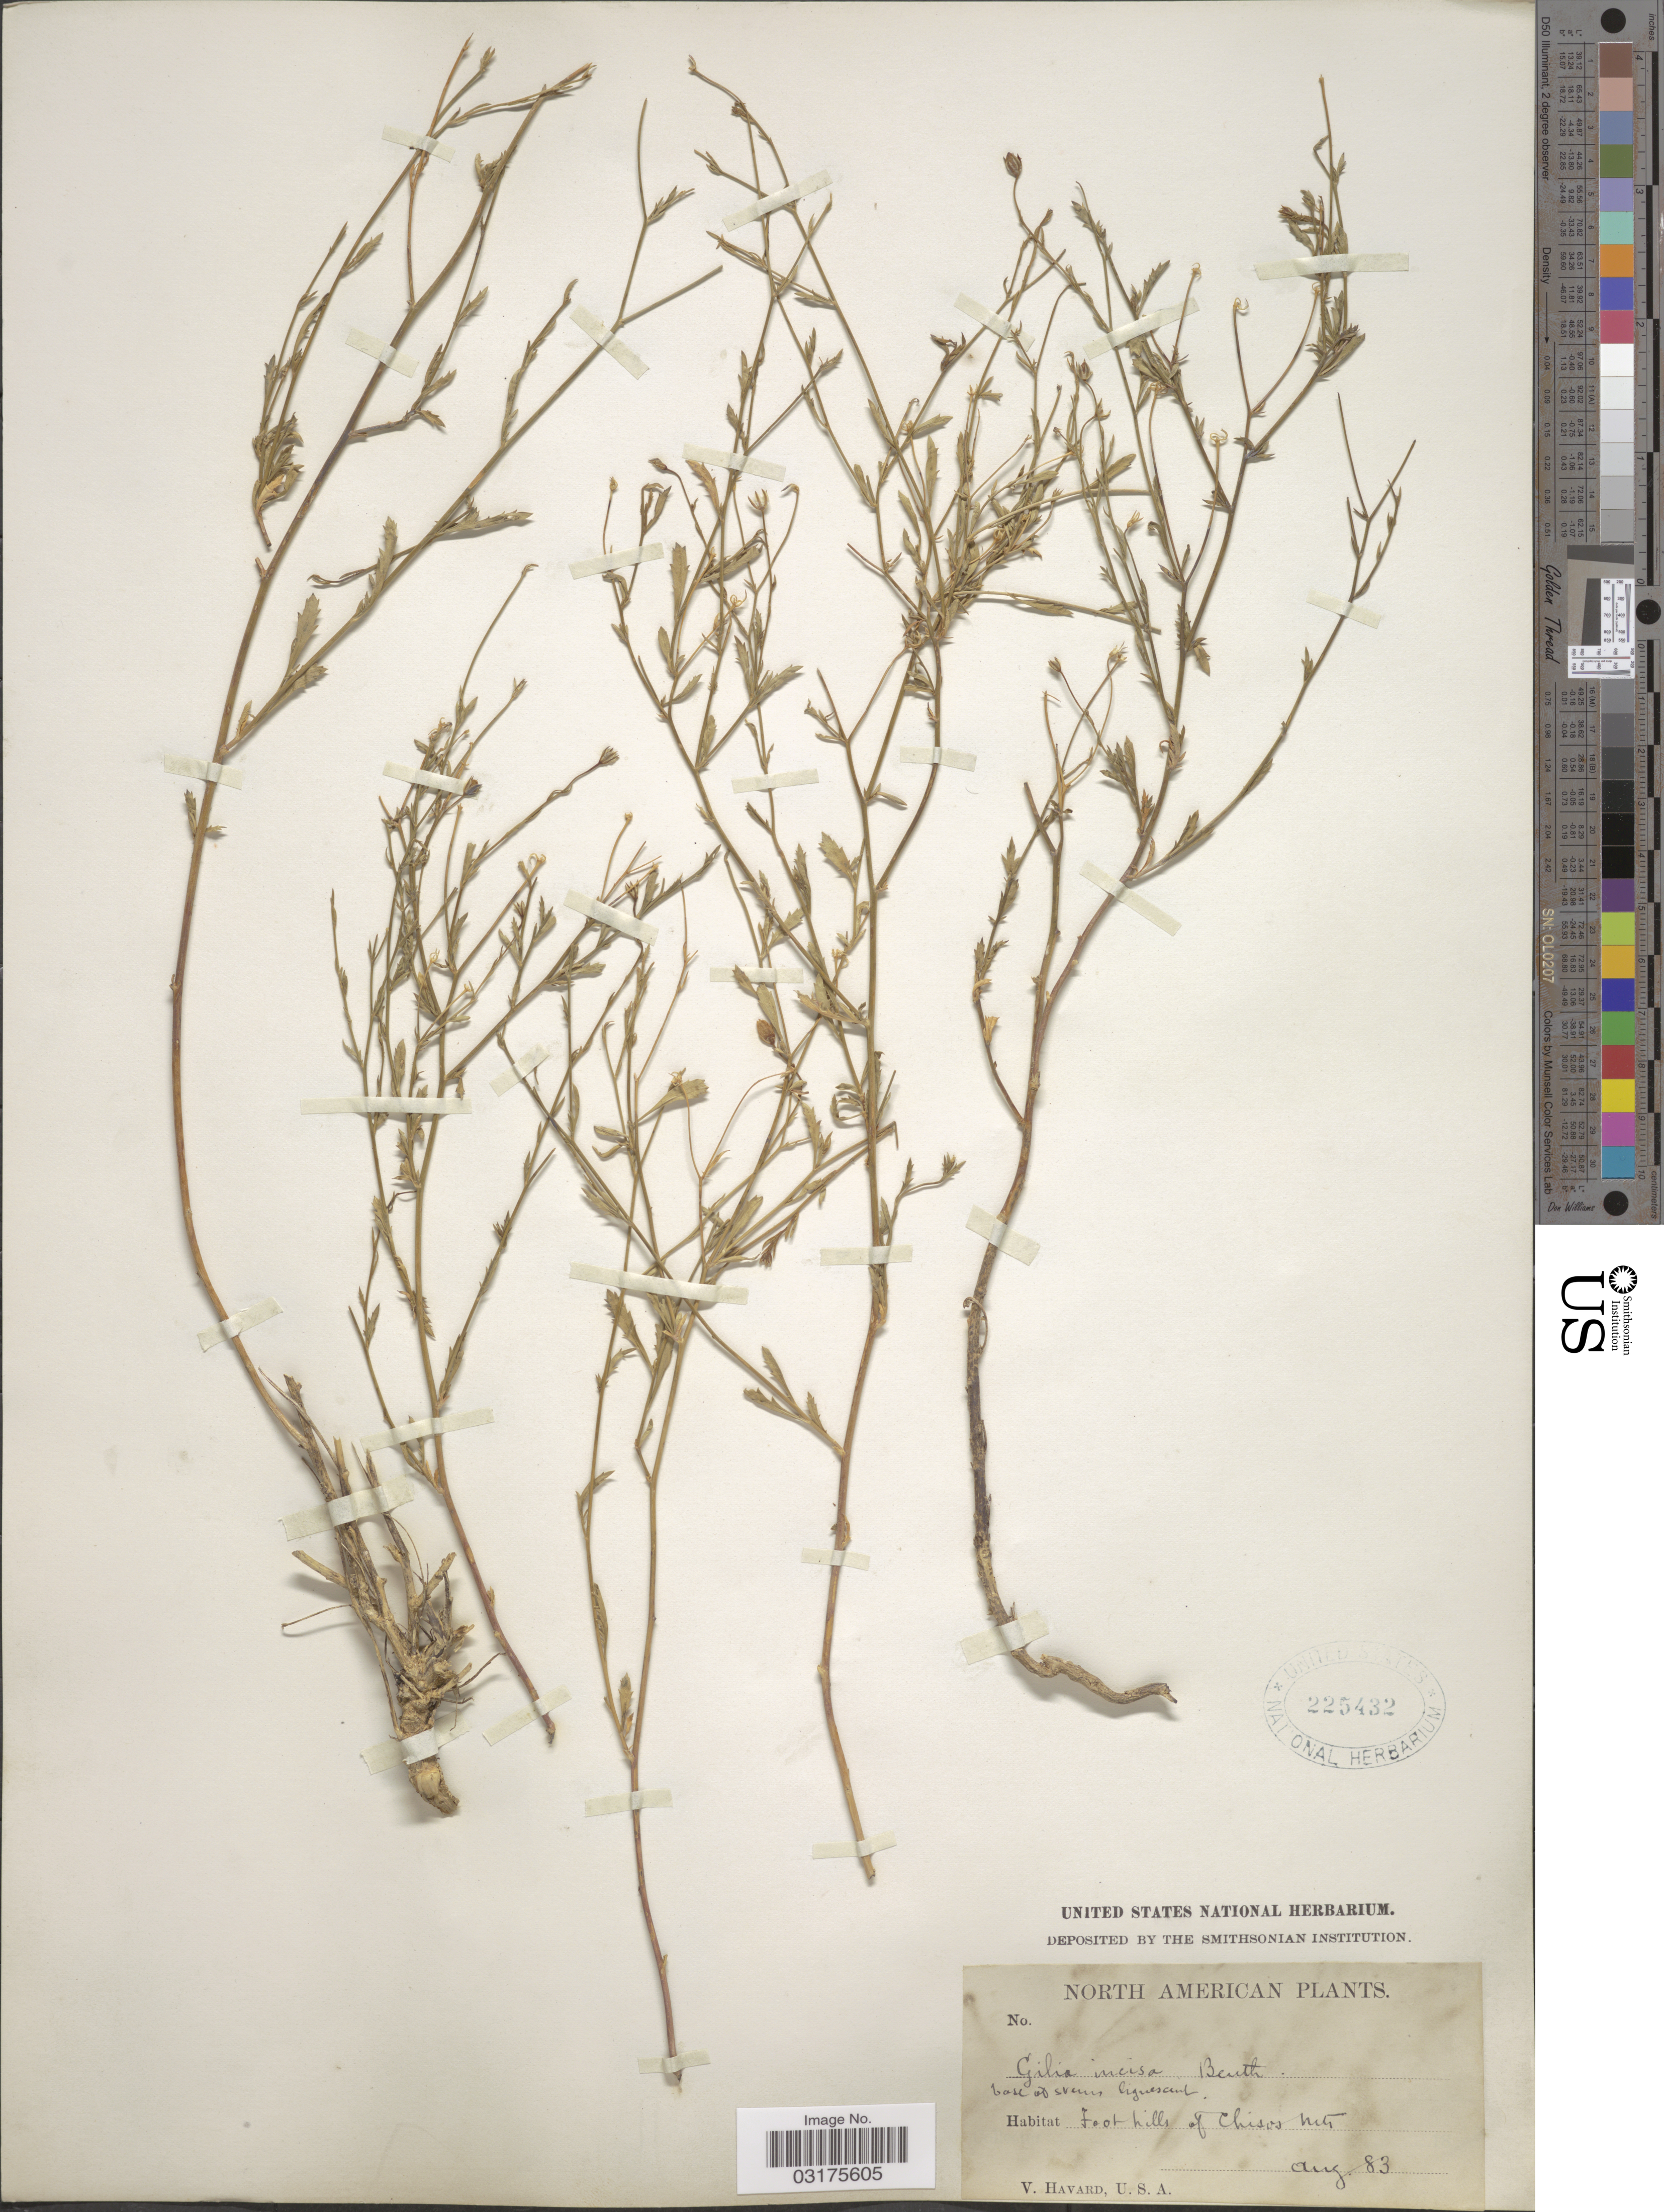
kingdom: Plantae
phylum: Tracheophyta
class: Magnoliopsida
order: Ericales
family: Polemoniaceae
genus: Giliastrum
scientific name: Giliastrum incisum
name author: (Benth.) J.M. Porter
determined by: Strong, Mark T., (BOT), Smithsonian Institution - National Museum of Natural History (UNITED STATES)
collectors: V. Havard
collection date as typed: Transcribed d/m/y: /8/83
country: United States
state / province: Texas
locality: Foothills of Chisos Mts.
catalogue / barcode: US 225432